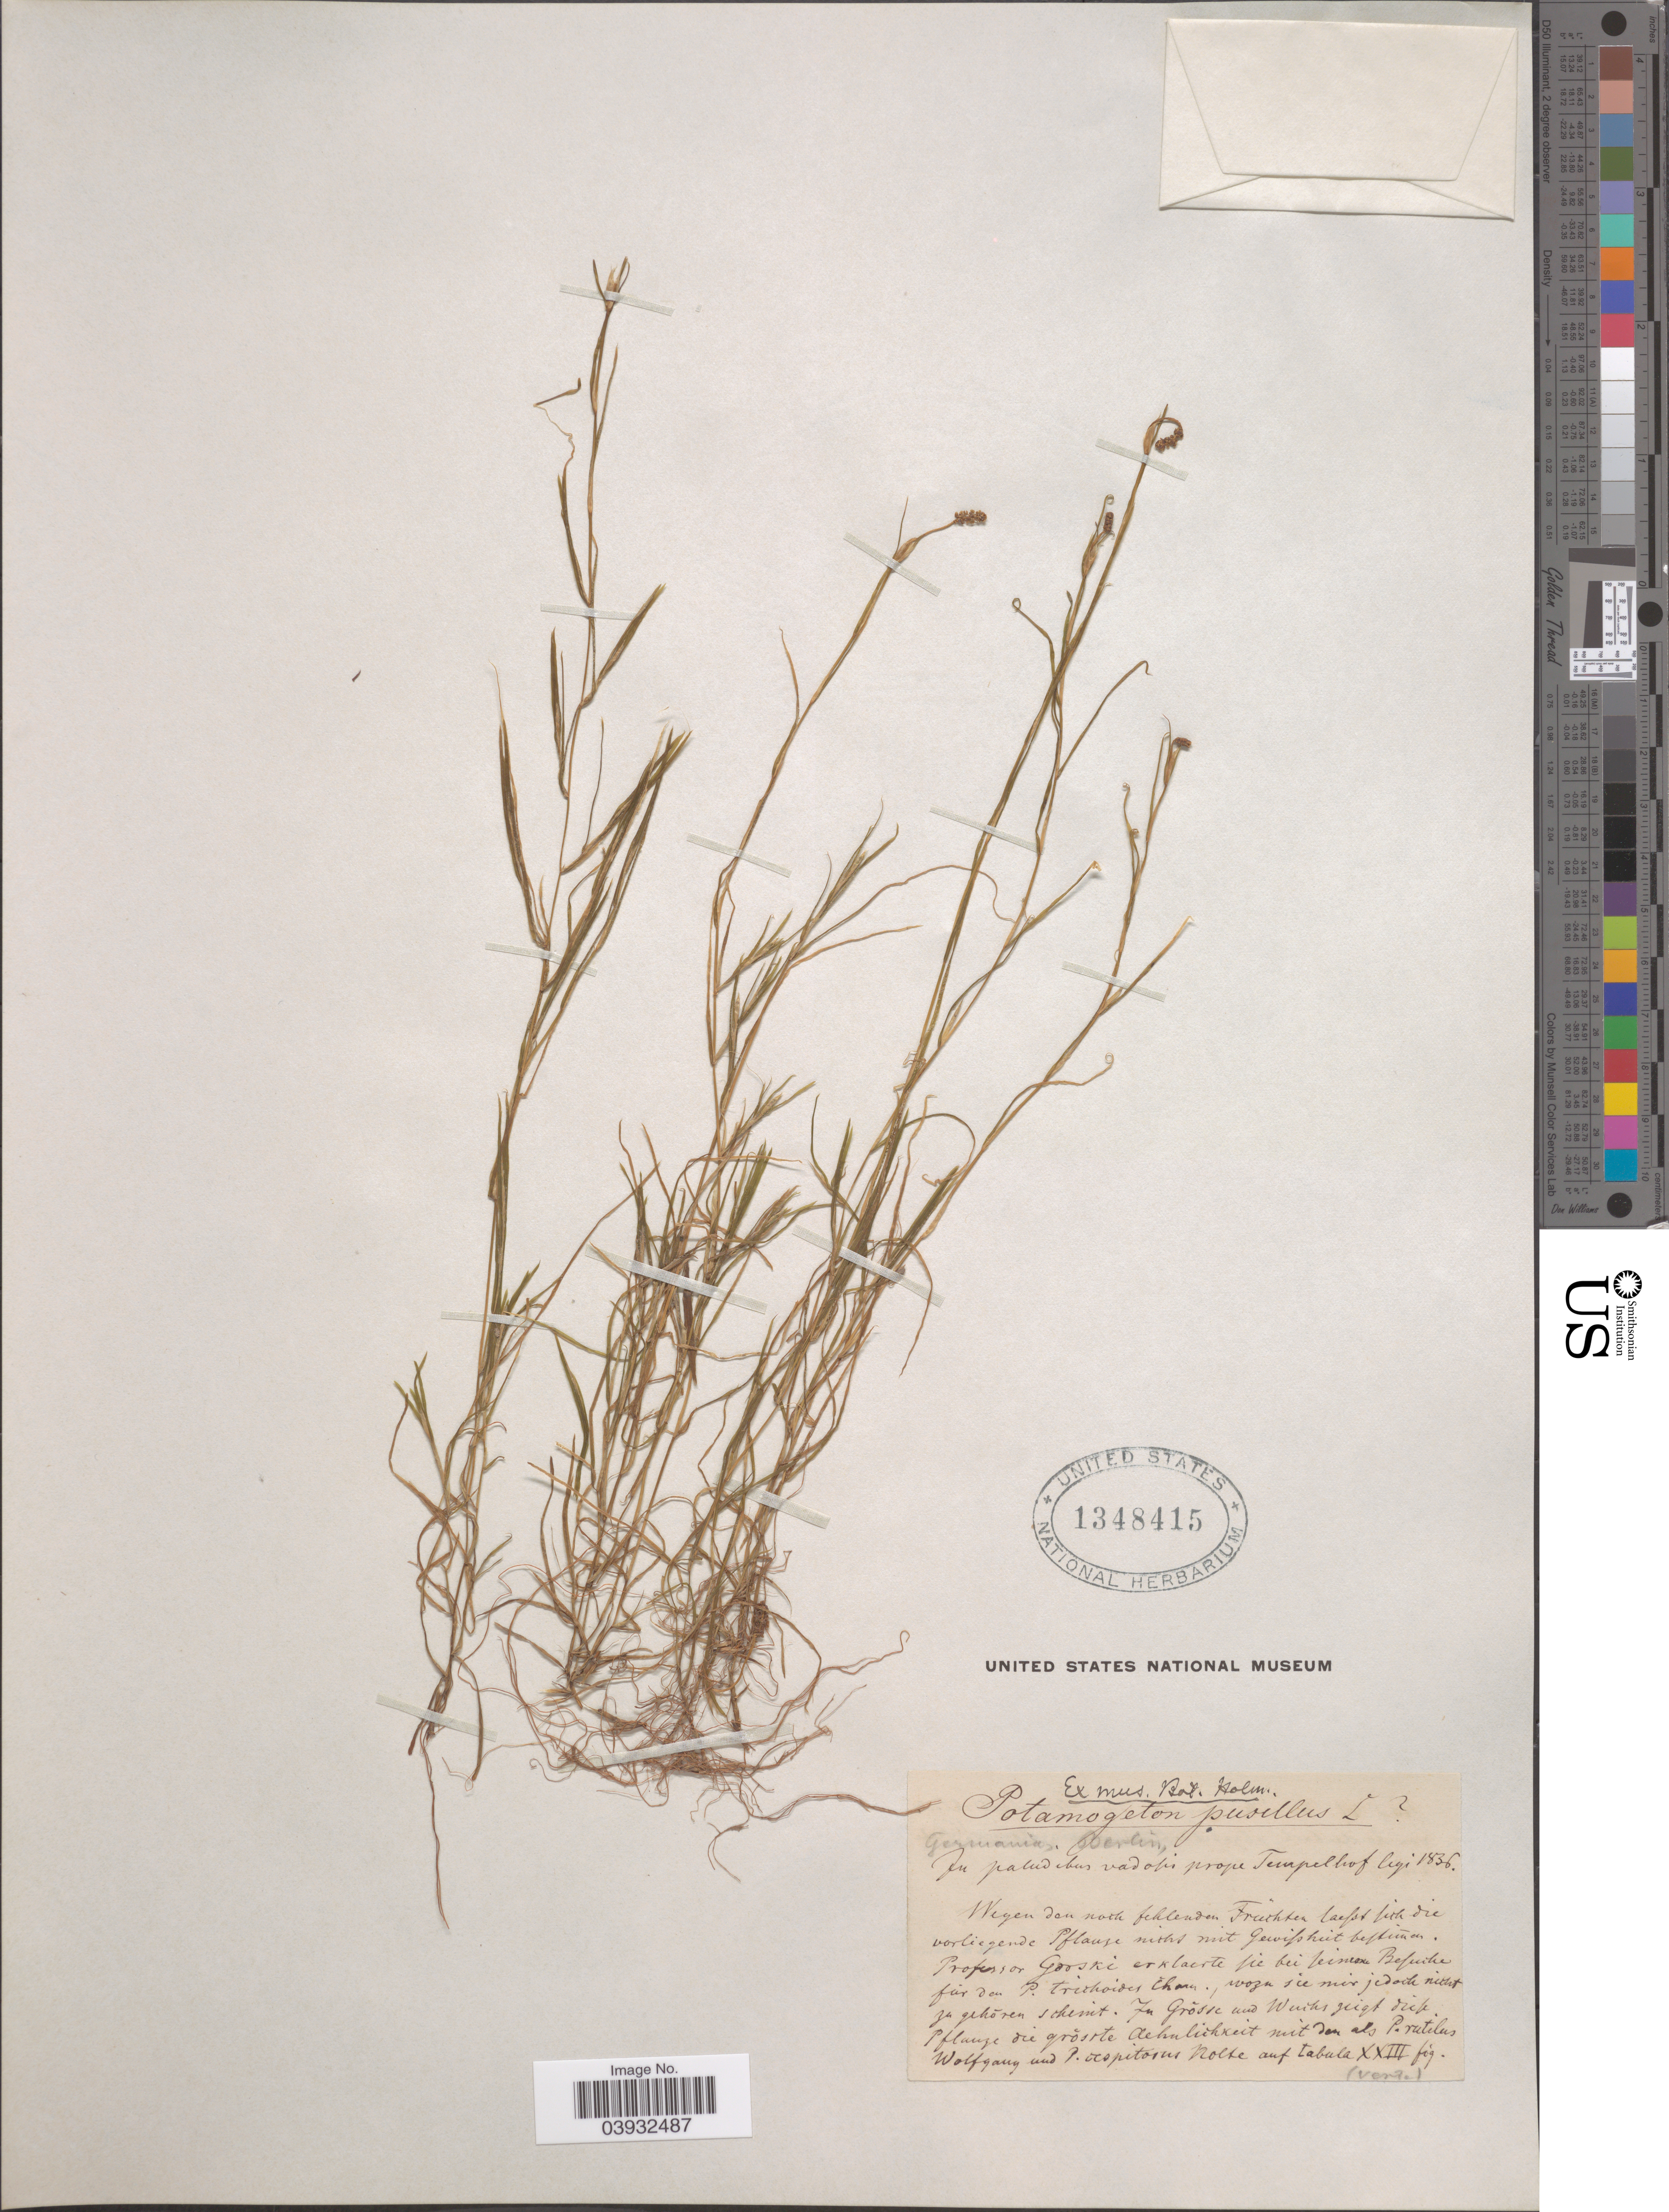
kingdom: Plantae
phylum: Tracheophyta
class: Liliopsida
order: Alismatales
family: Potamogetonaceae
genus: Potamogeton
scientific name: Potamogeton pusillus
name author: L.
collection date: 1836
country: Germany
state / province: Berlin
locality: In paludibus vadopi prope Tempelhof.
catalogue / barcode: US 1348415